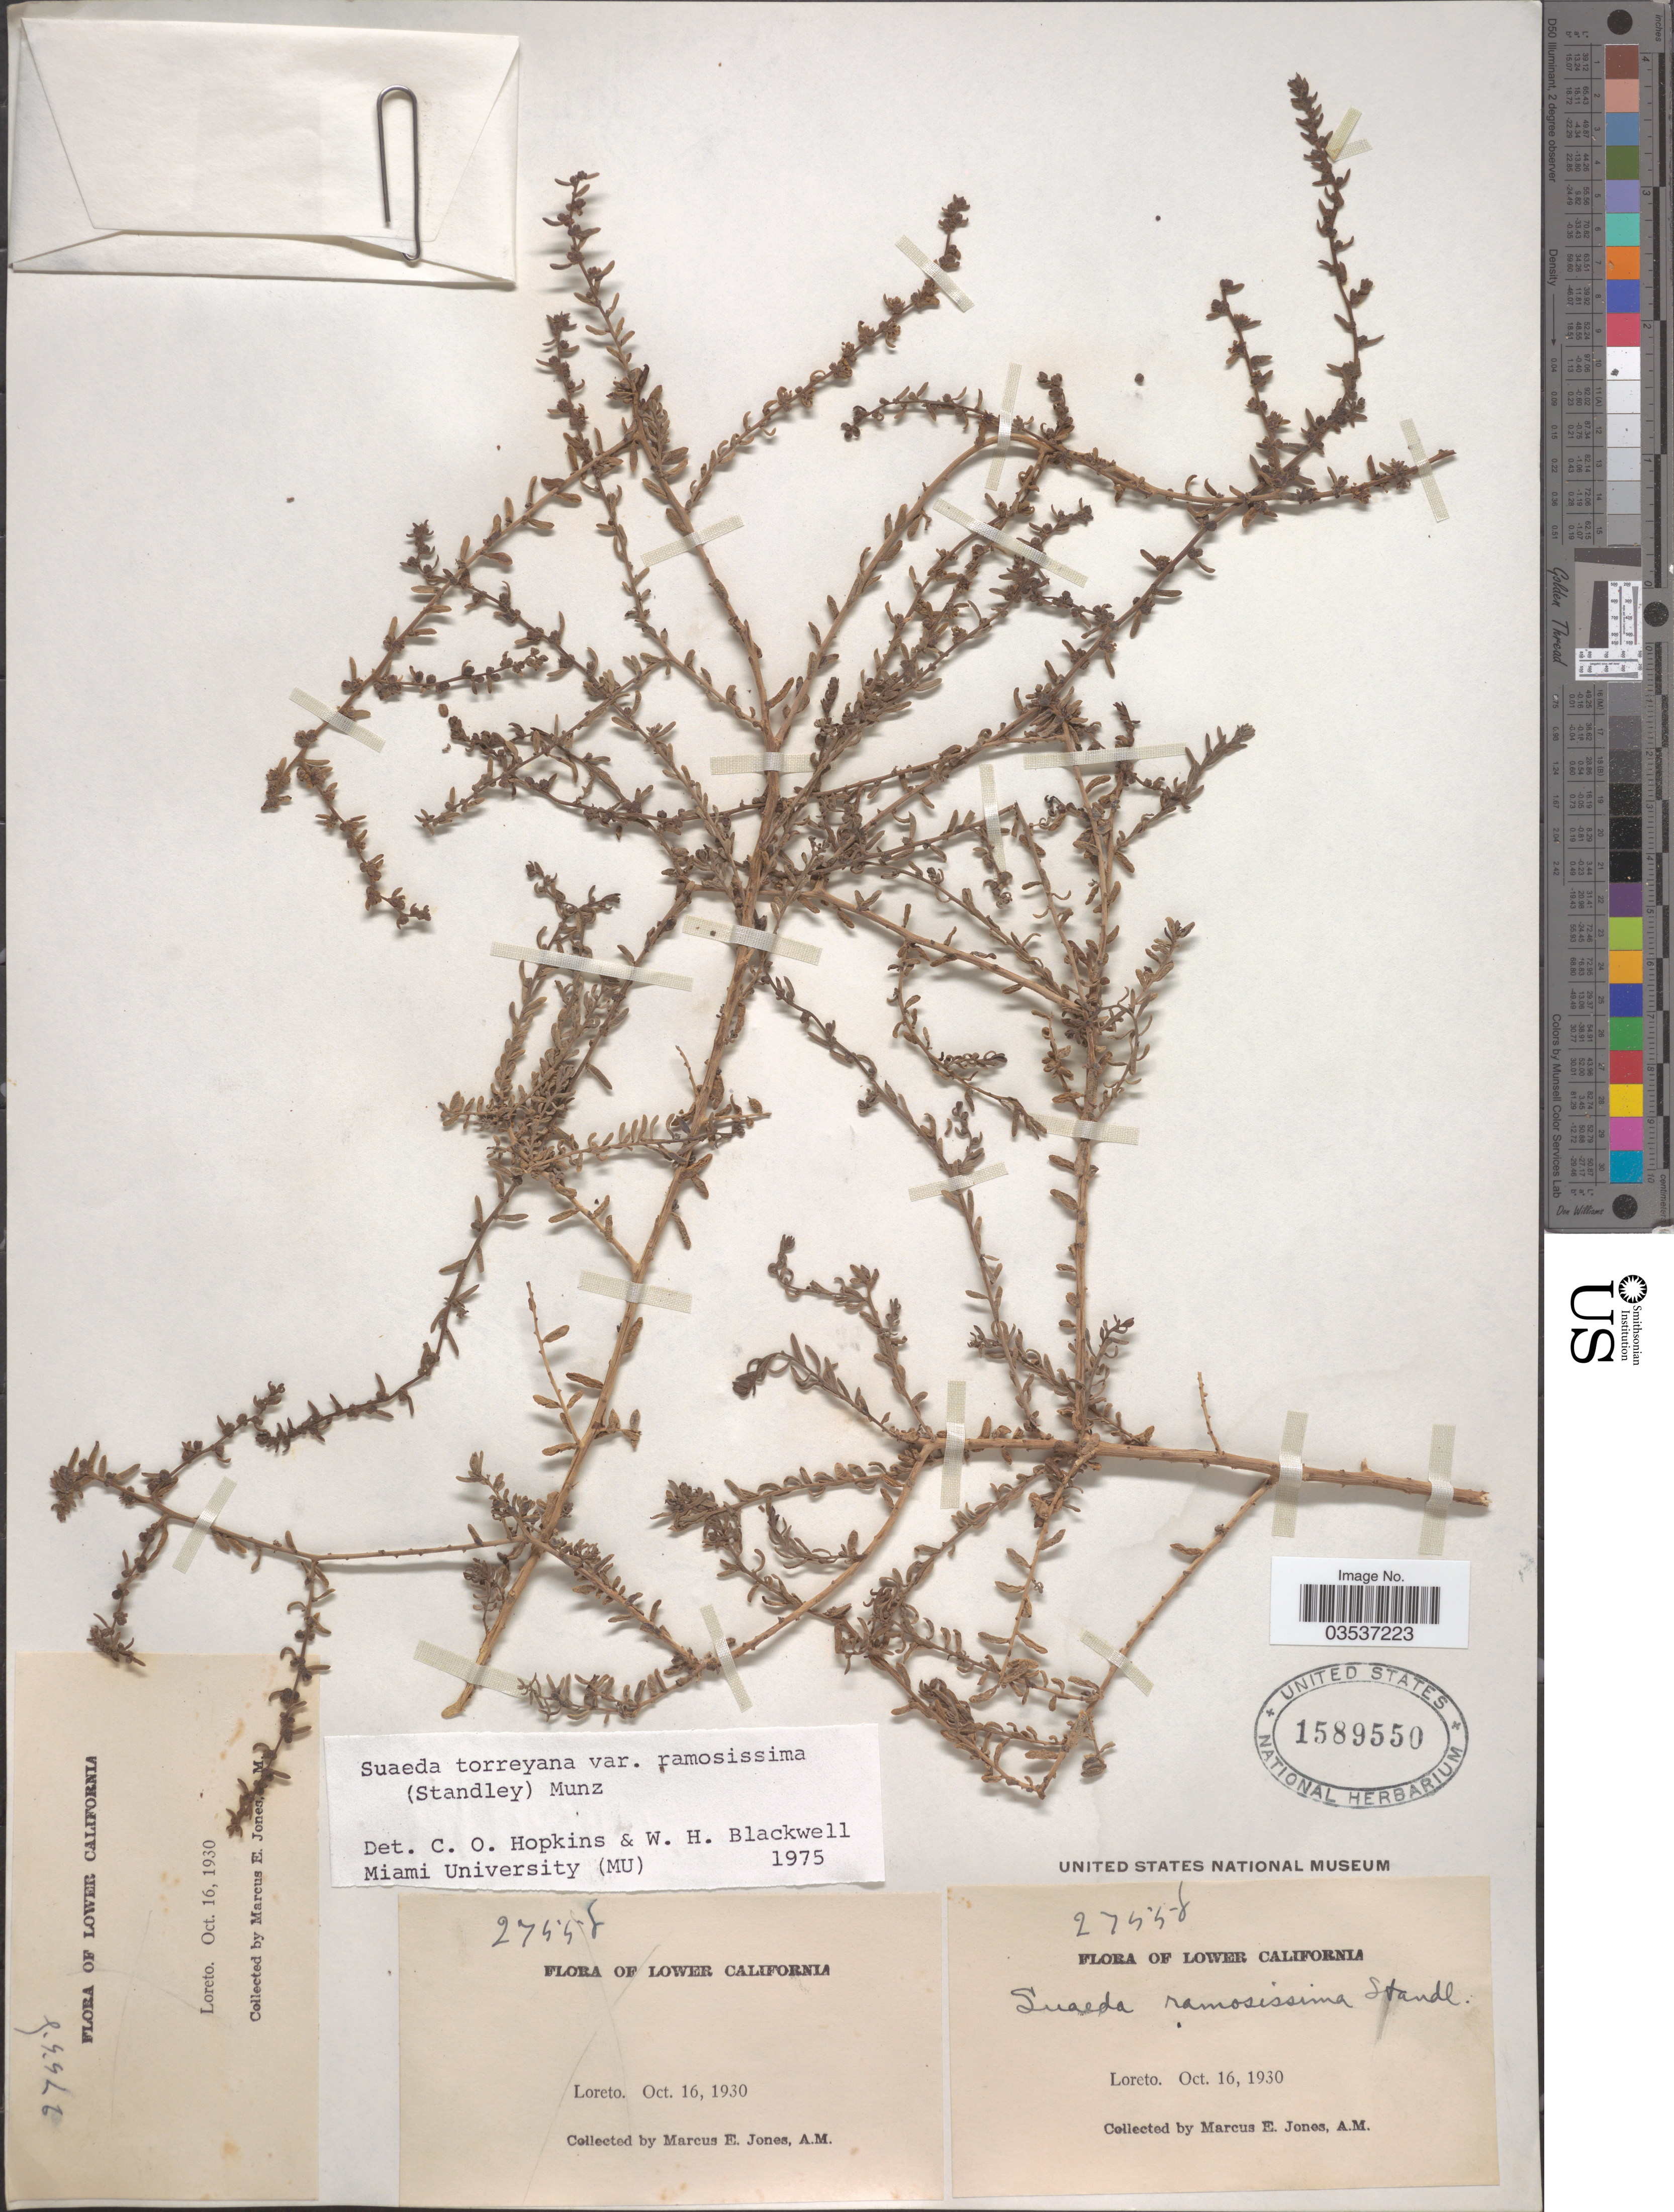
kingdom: Plantae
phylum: Tracheophyta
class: Magnoliopsida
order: Caryophyllales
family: Amaranthaceae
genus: Suaeda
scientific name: Suaeda torreyana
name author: S. Watson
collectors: M. E. Jones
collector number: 27558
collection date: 1930-10-16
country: Mexico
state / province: Baja California Norte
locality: Lower California. Loreto.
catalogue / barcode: US 1589550